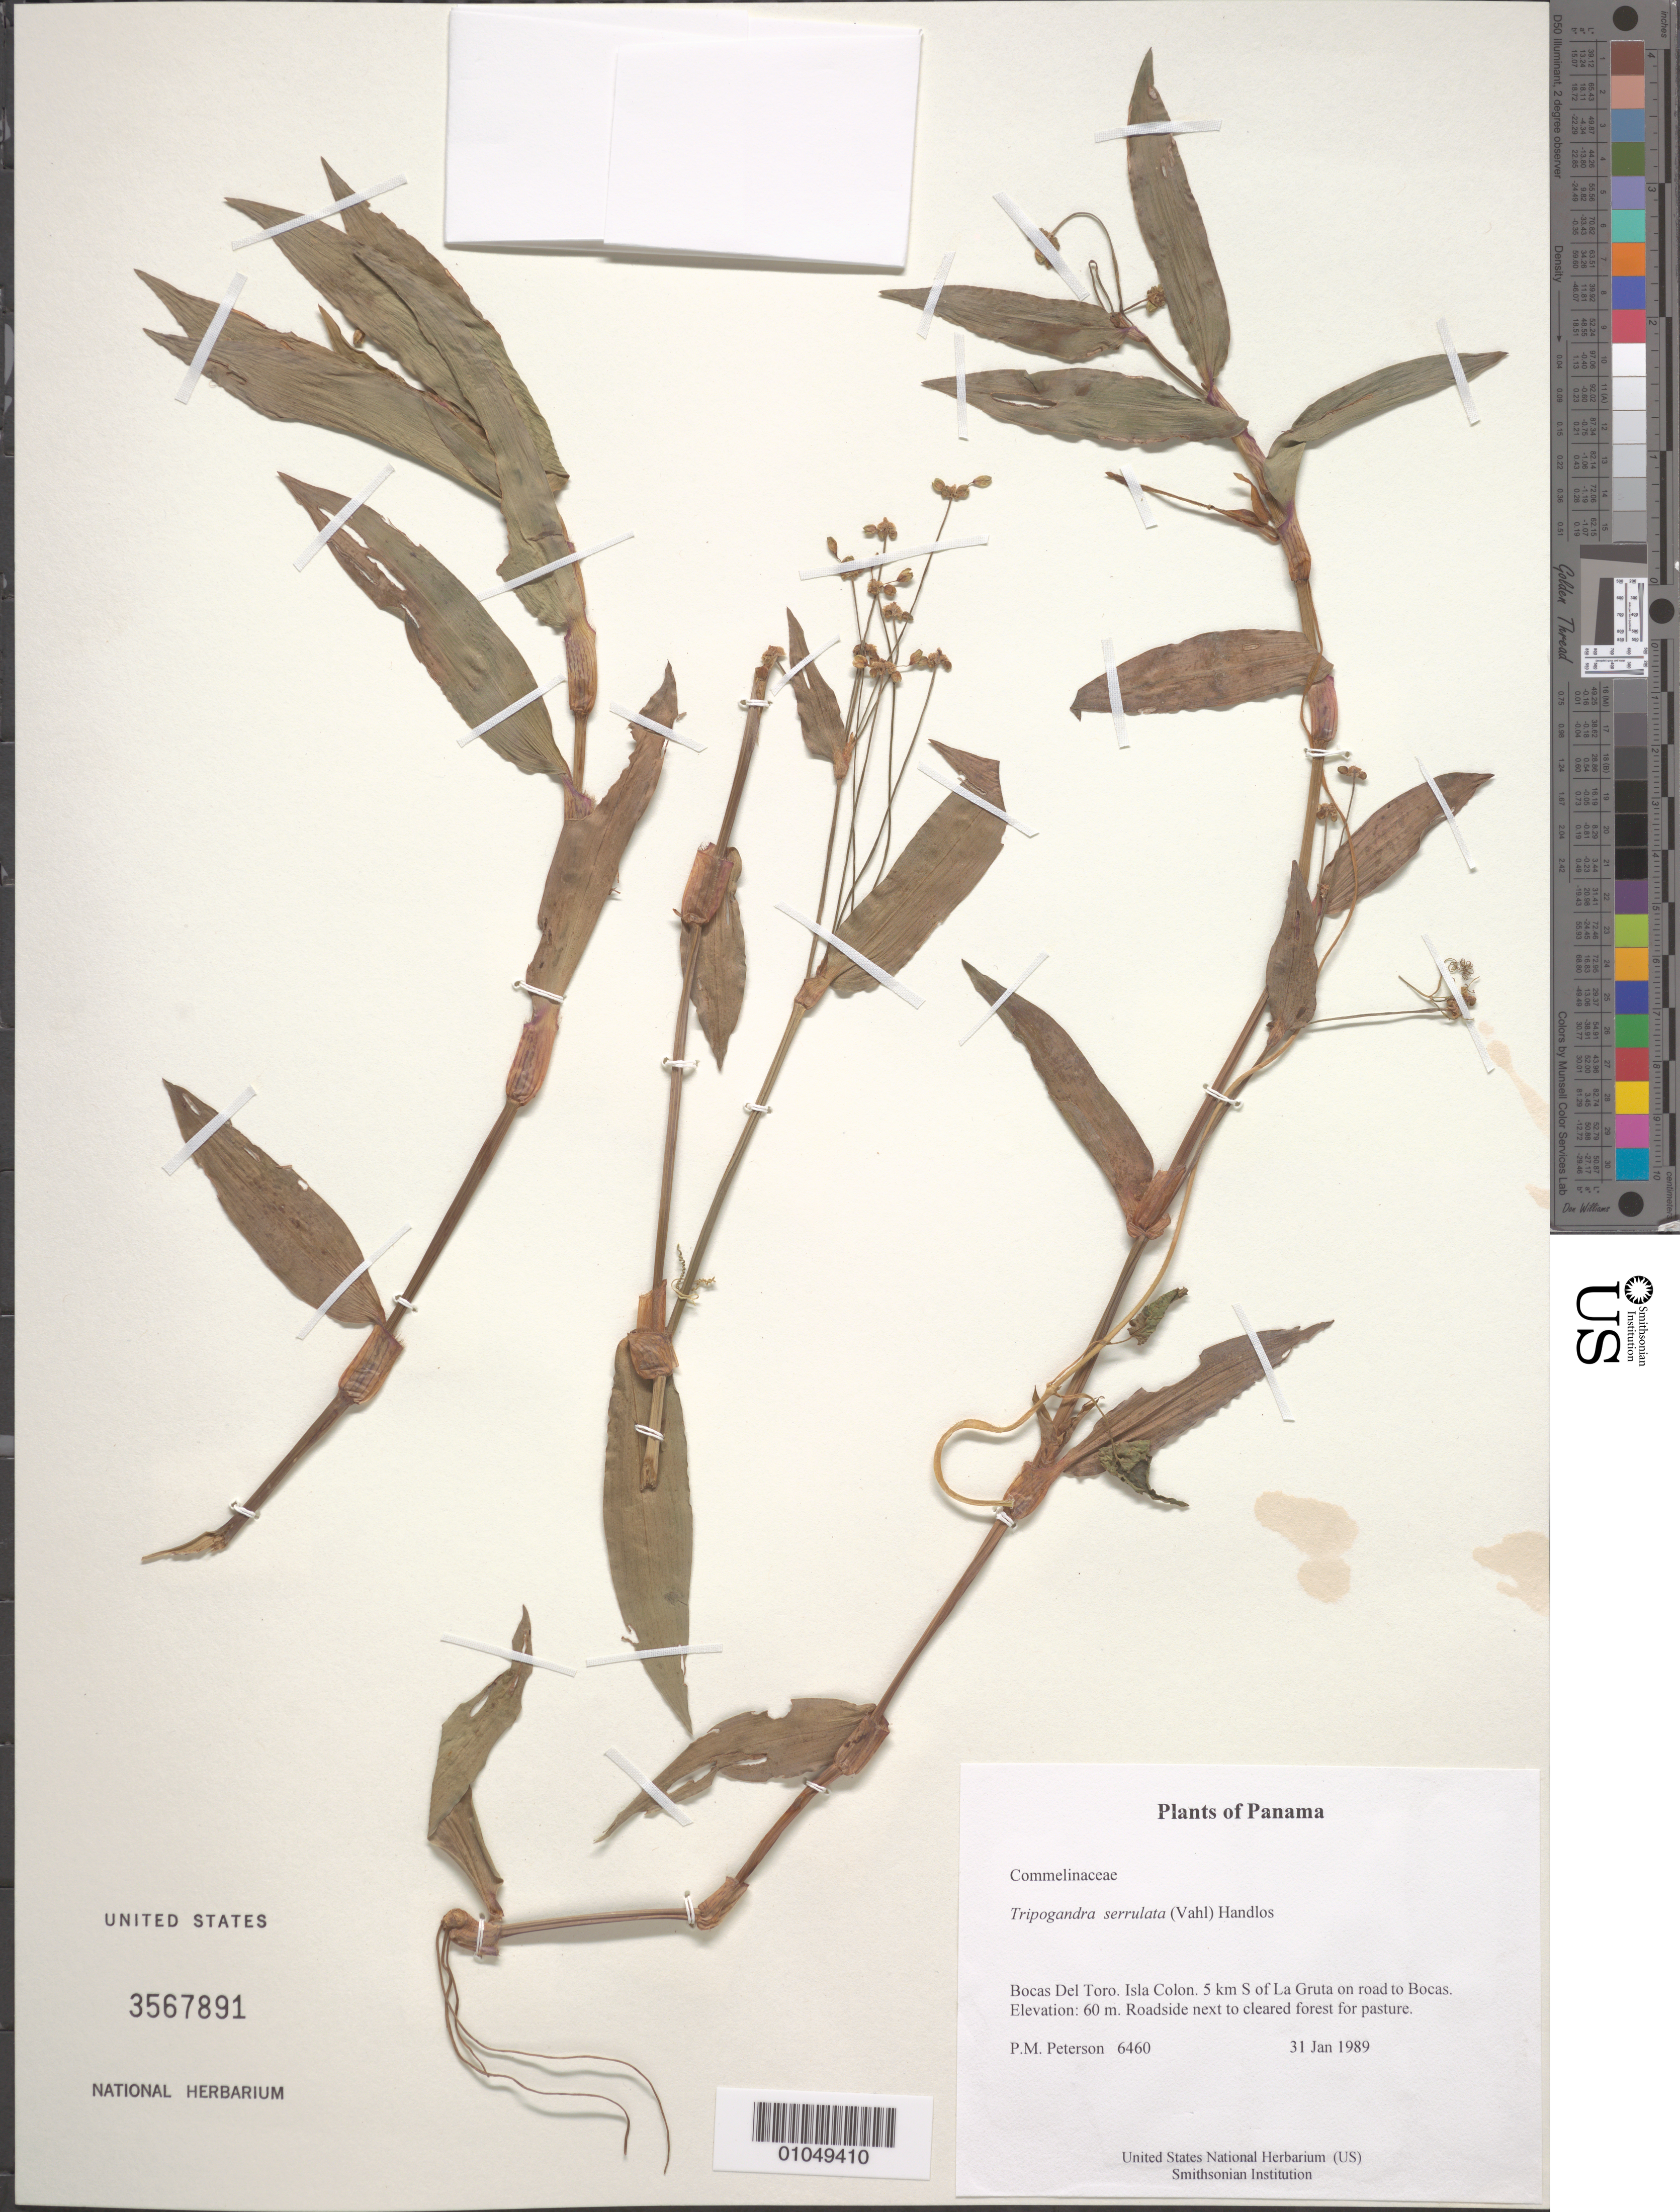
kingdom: Plantae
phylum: Tracheophyta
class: Liliopsida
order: Commelinales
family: Commelinaceae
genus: Tripogandra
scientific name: Tripogandra serrulata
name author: (Vahl) Handlos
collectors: P. M. Peterson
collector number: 06460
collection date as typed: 31 Jan 1989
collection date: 1989-01-31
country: Panama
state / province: Bocas del Toro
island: Colón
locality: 5 km S of La Gruta on road to Bocas.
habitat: Roadside next to cleared forest for pasture.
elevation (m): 60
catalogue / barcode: US 3567891